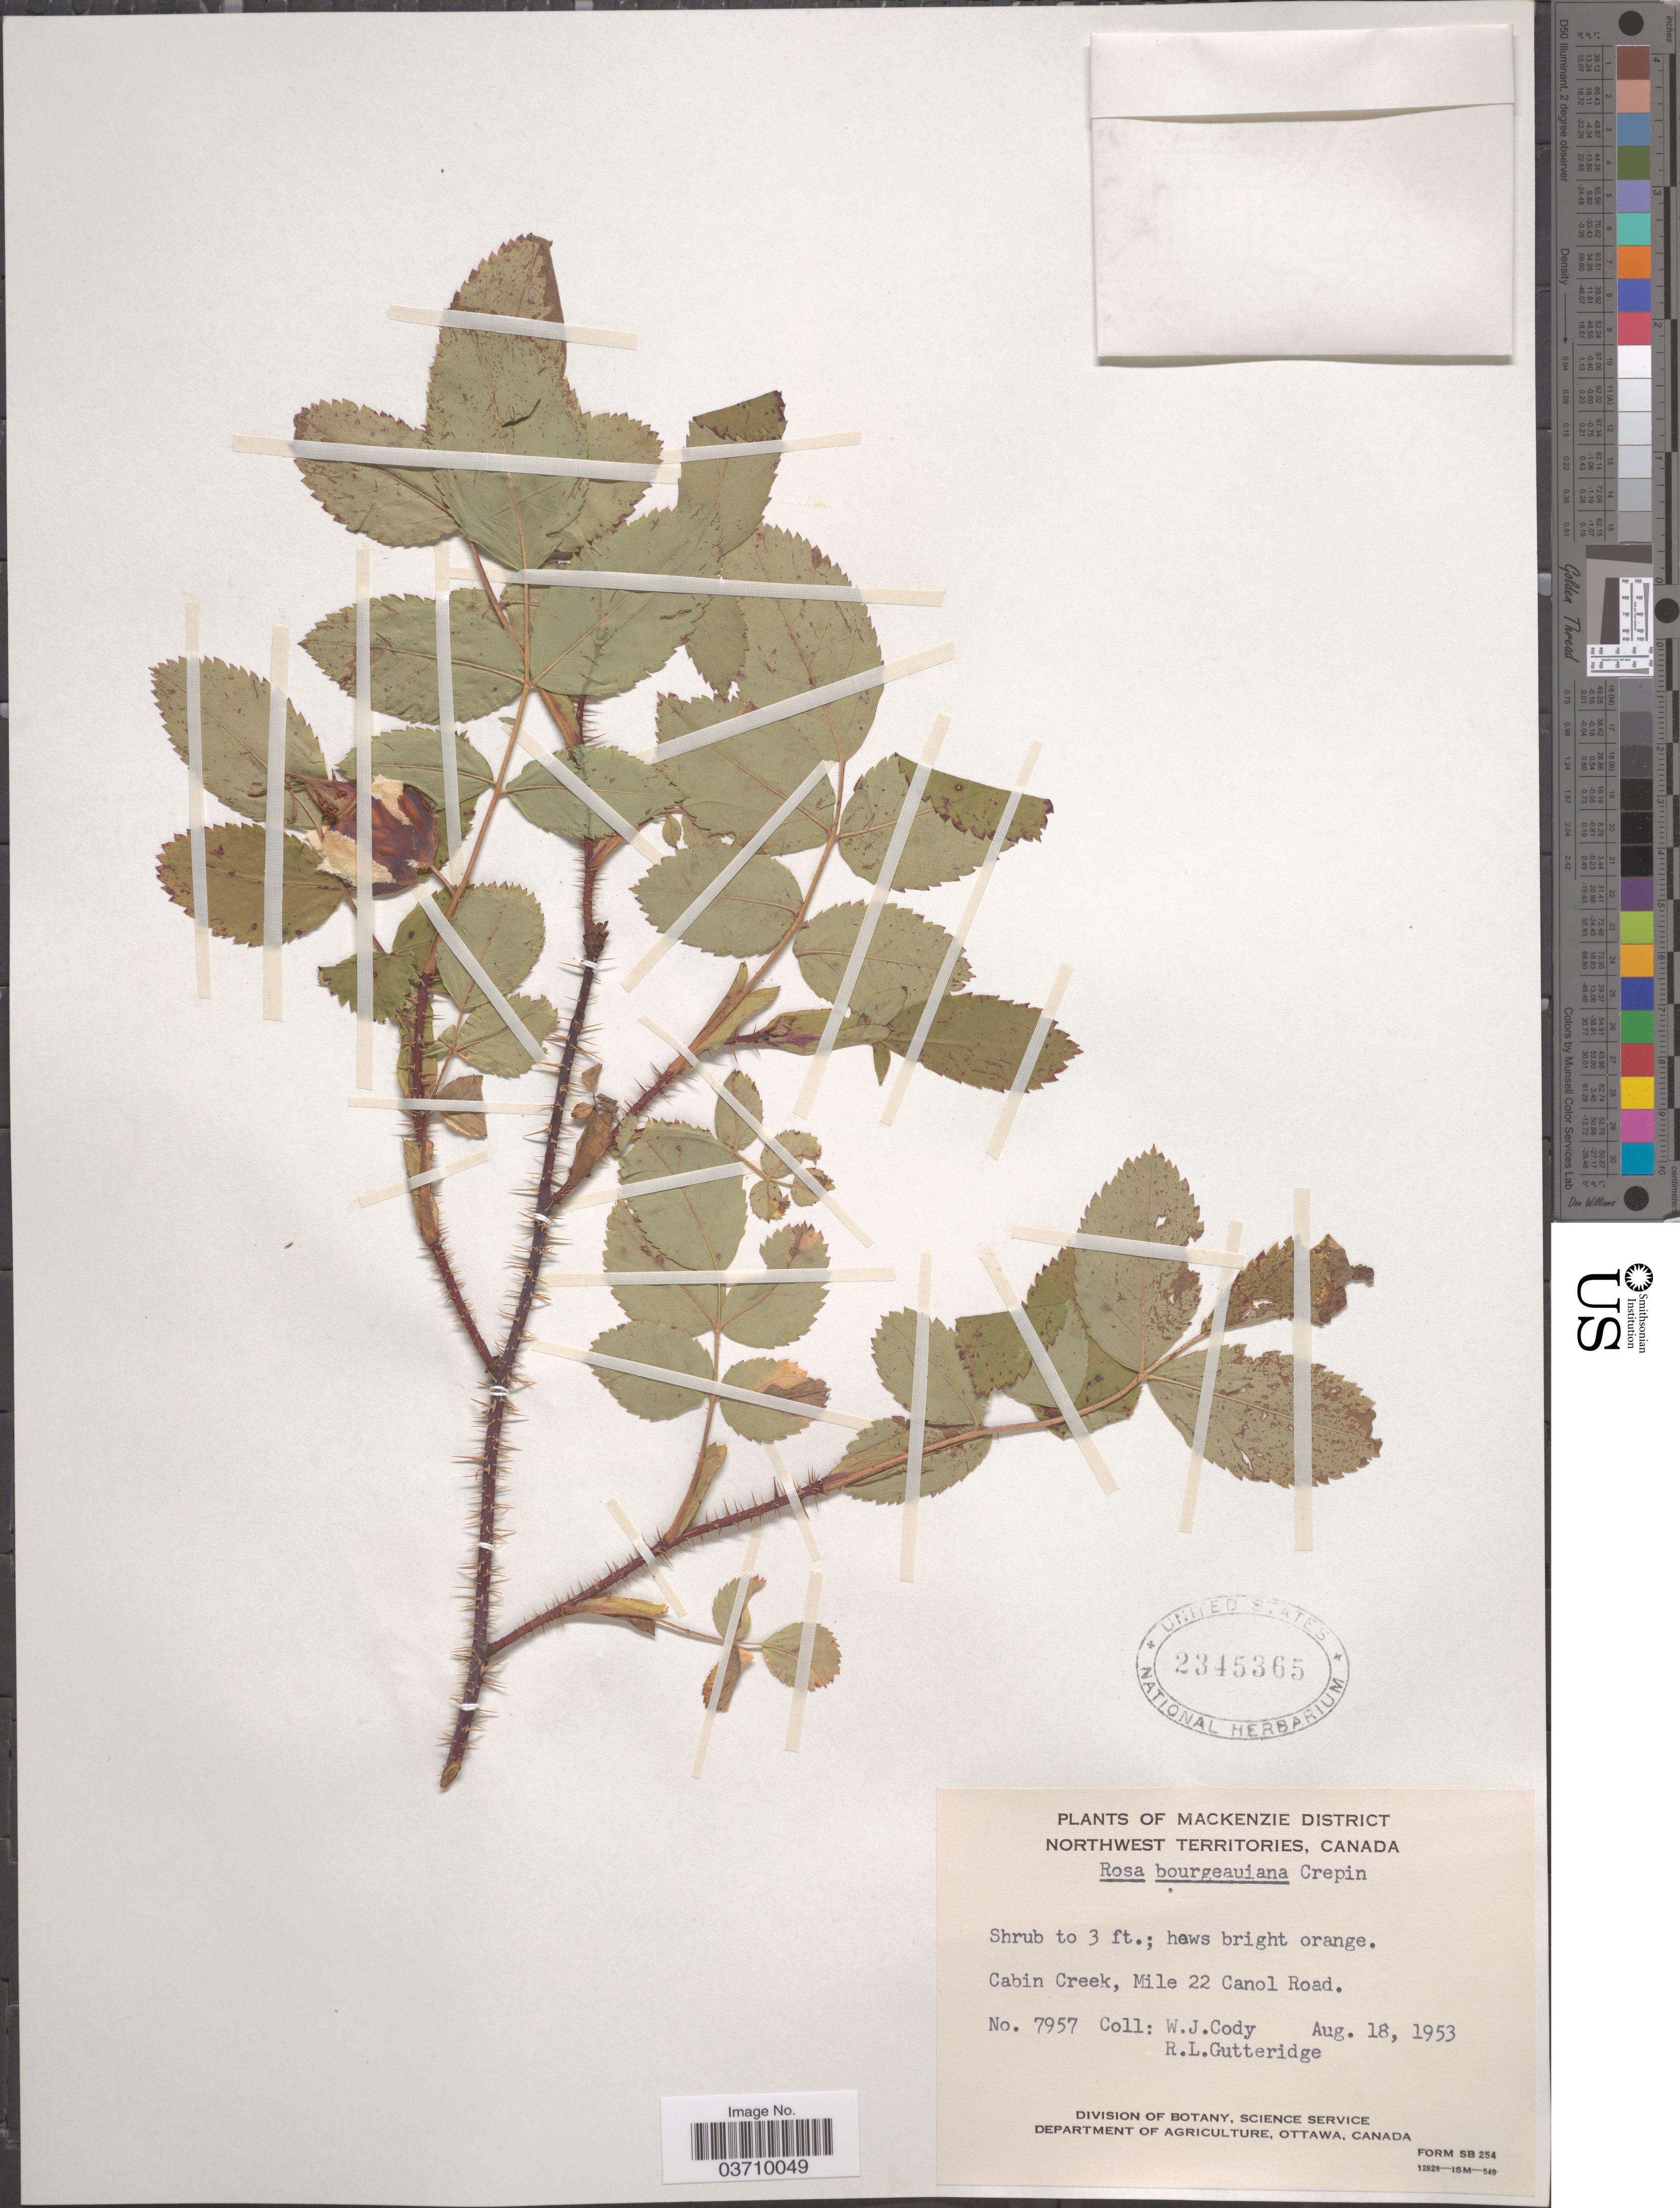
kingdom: Plantae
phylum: Tracheophyta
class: Magnoliopsida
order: Rosales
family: Rosaceae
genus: Rosa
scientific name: Rosa acicularis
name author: Lindl.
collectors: W. Cody & R. Gutteridge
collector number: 7957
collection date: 1953-08-18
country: Canada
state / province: Northwest Territories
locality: Mackenzie District. Cabin Creek, Mile 22 Canol Road.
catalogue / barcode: US 2345365